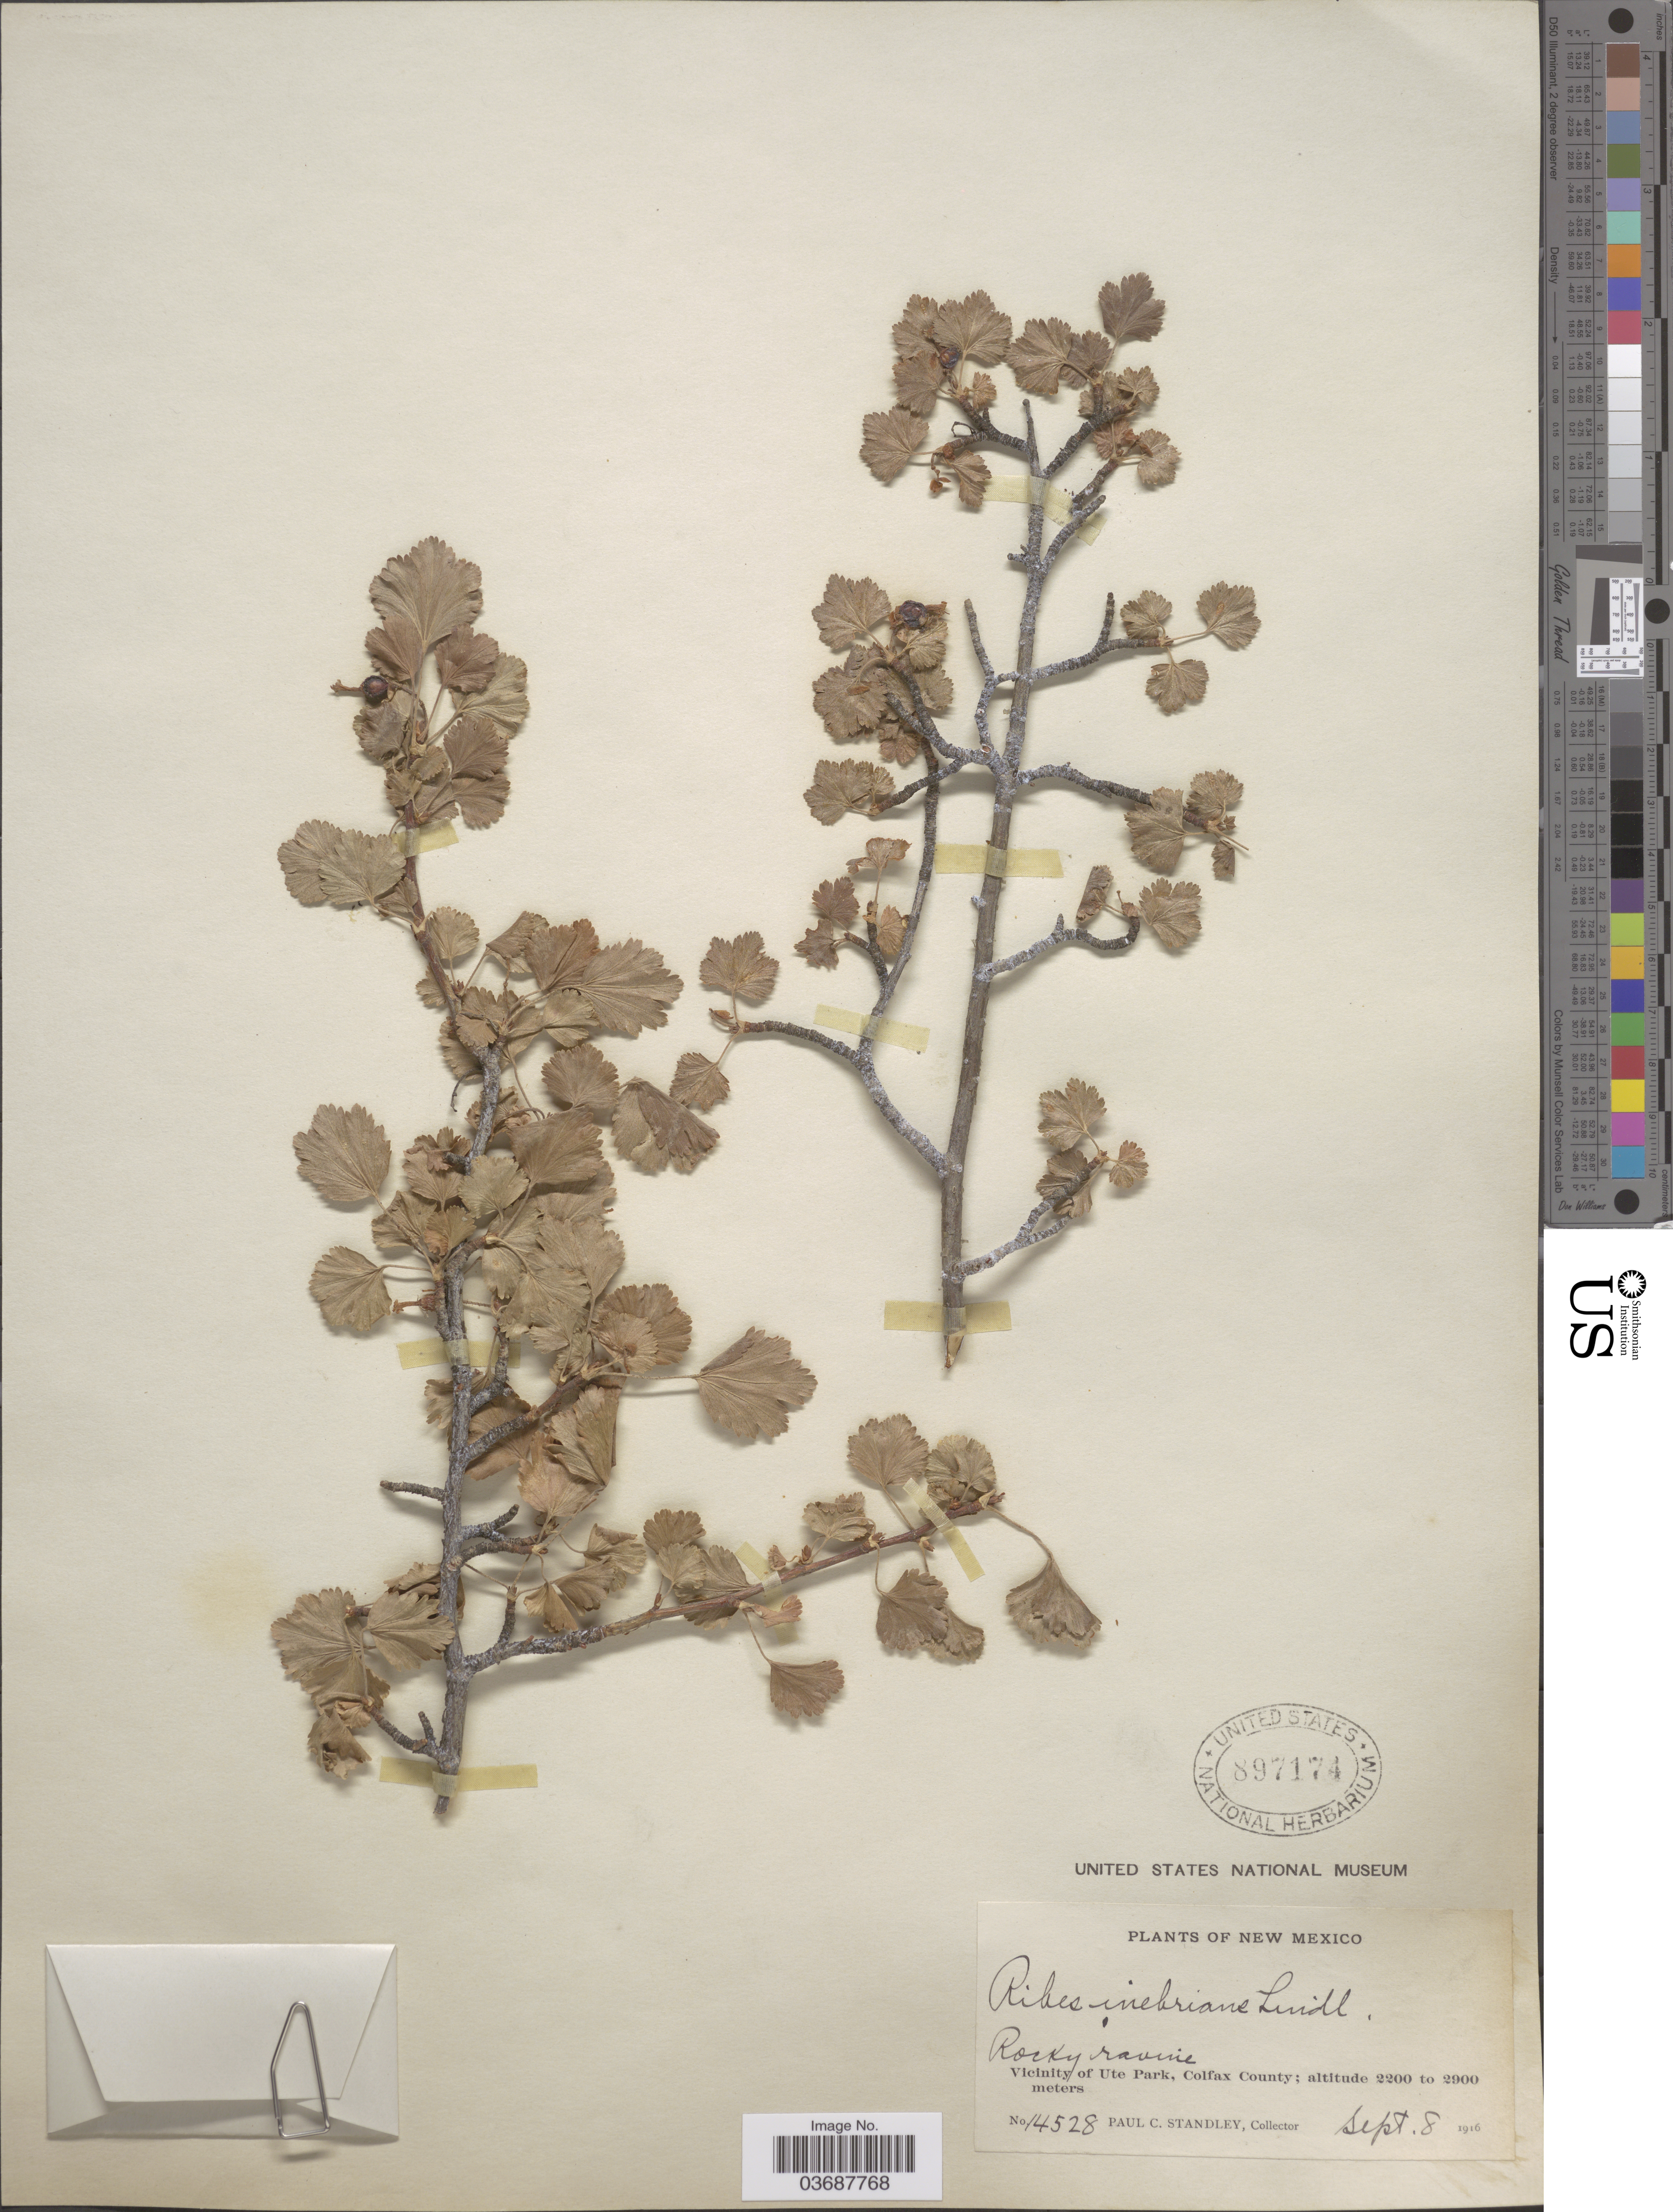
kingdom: Plantae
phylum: Tracheophyta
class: Magnoliopsida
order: Saxifragales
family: Grossulariaceae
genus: Ribes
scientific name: Ribes inebrians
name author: Lindl.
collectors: P. C. Standley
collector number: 14528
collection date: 1916-09-08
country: United States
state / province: New Mexico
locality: Vicinity of Ute Park, Colfax County.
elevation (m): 2200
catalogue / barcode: US 897174